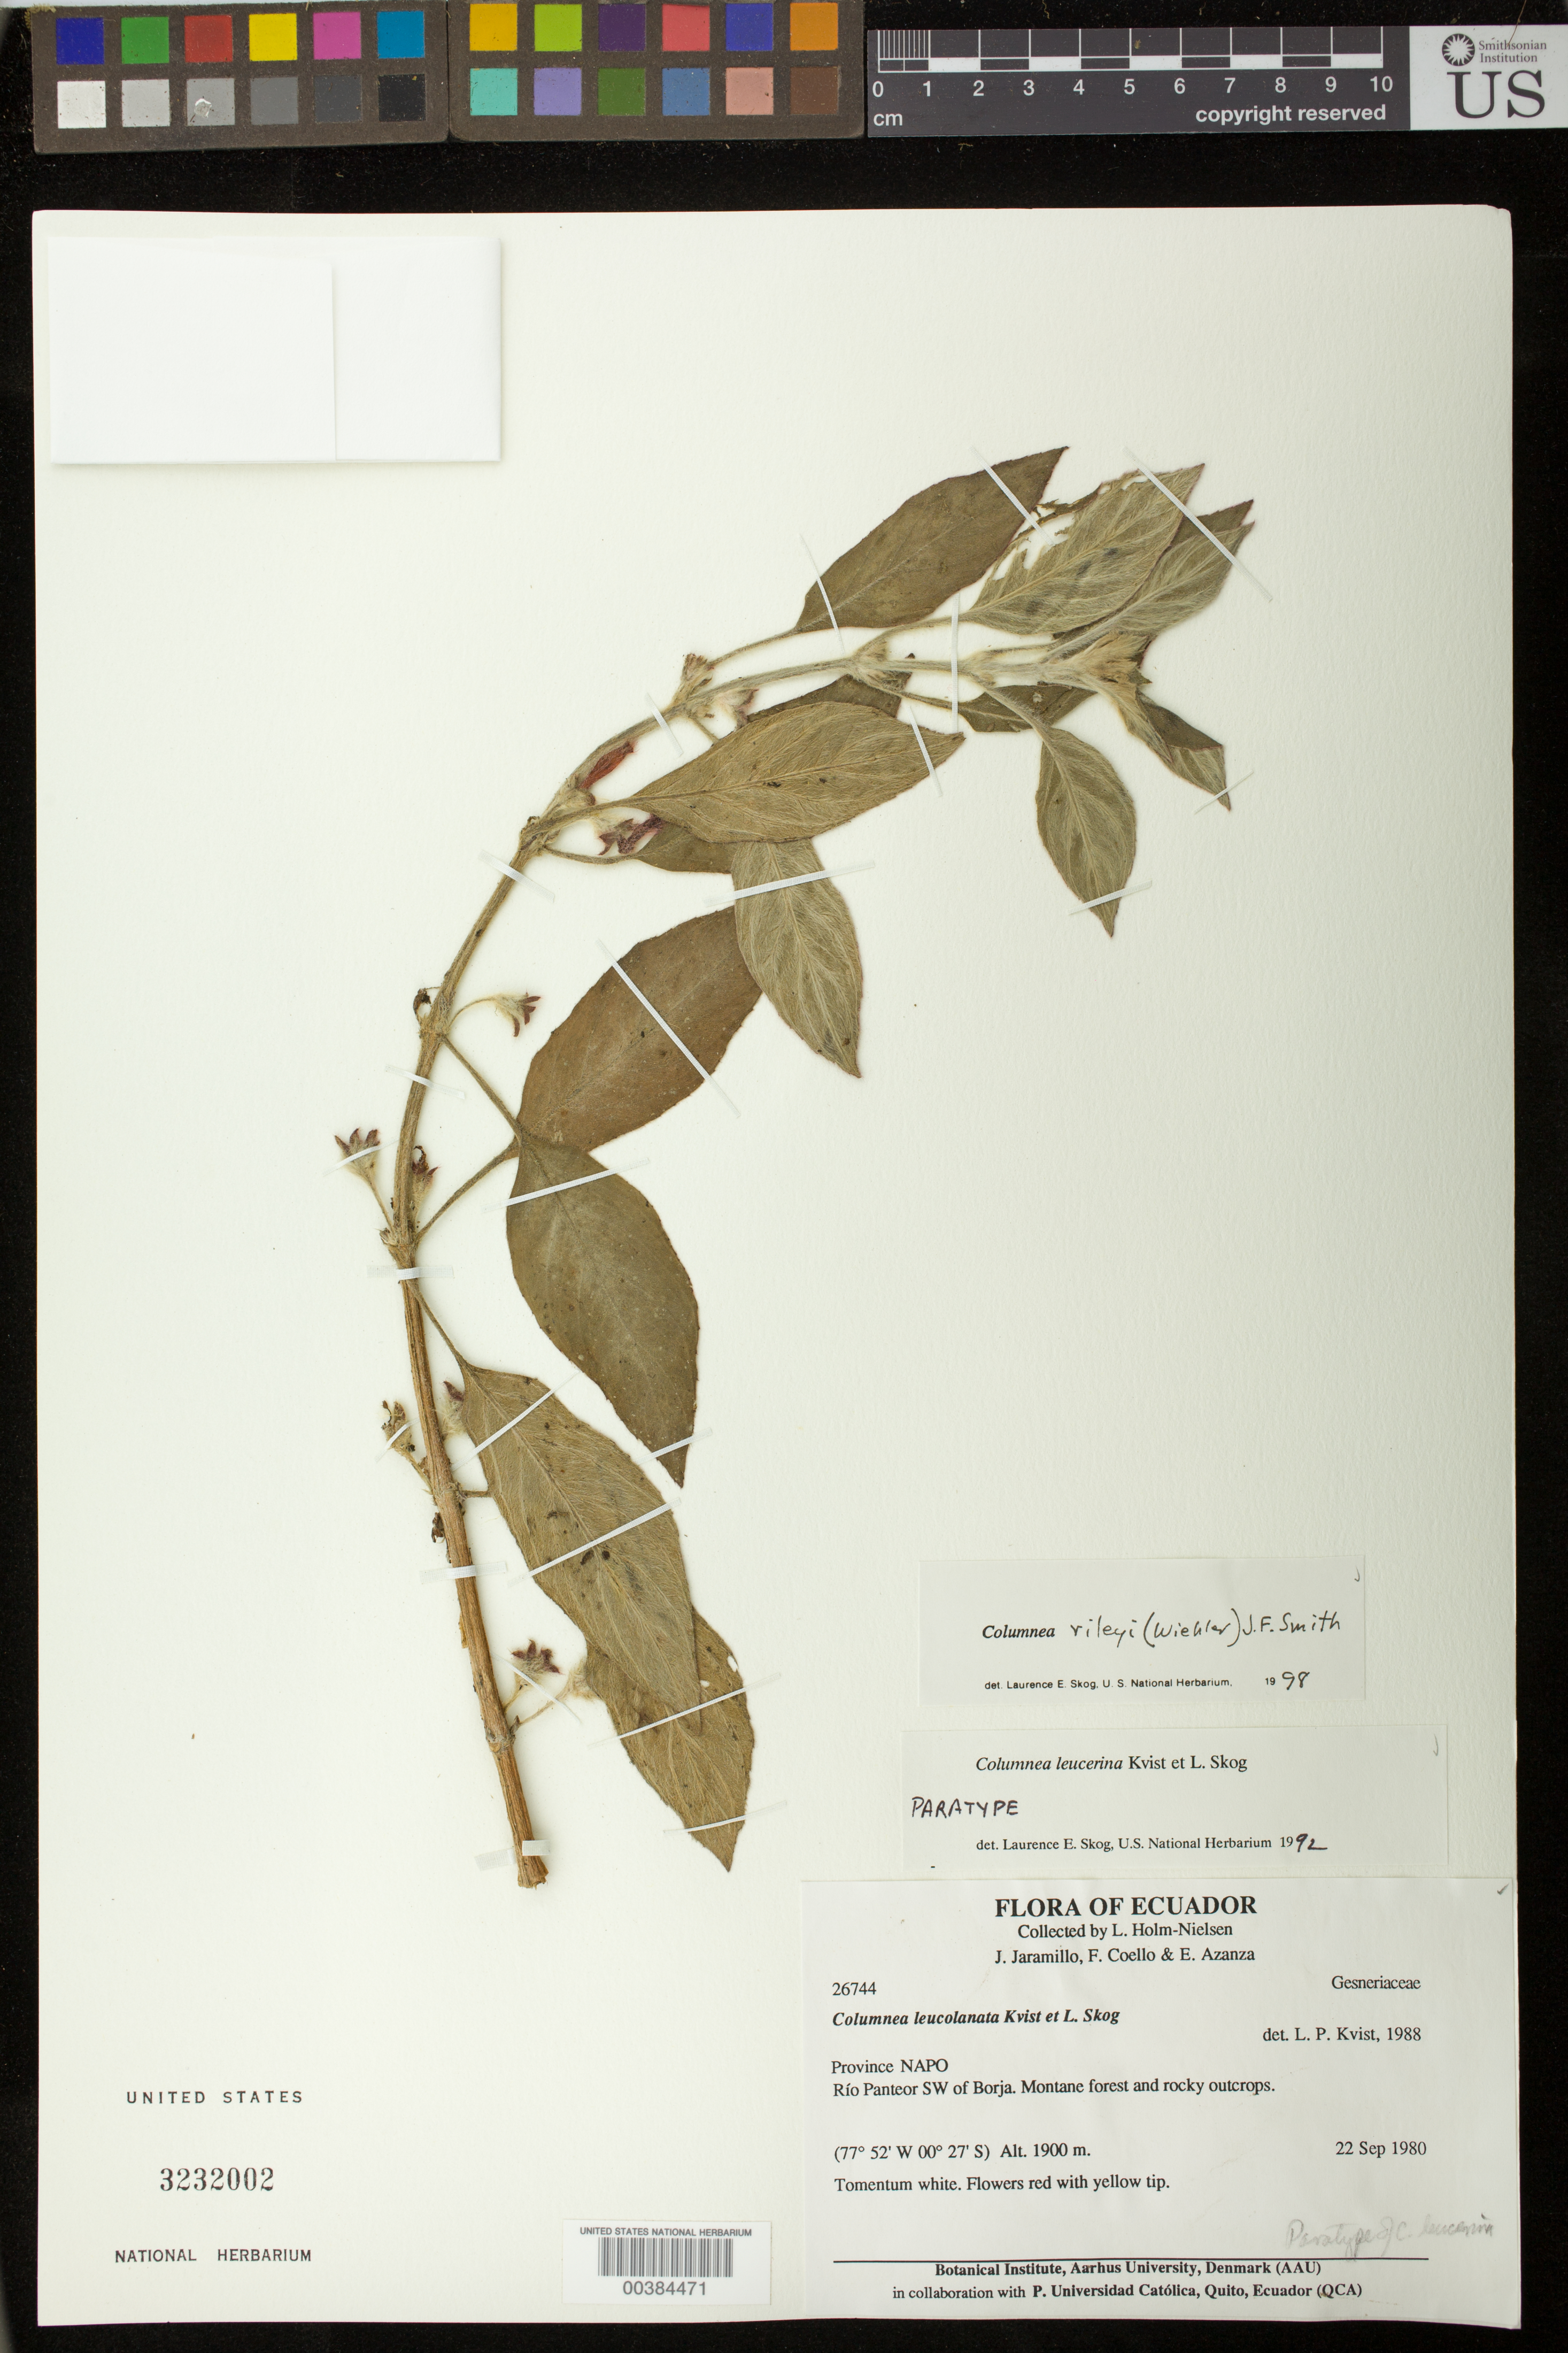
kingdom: Plantae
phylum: Tracheophyta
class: Magnoliopsida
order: Lamiales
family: Gesneriaceae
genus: Columnea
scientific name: Columnea rileyi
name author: (Wiehler) J.F. Sm.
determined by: Skog, Laurence E.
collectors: L. B. Holm-Nielsen, J. L. Jaramillo, F. Coello & E. Azanza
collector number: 26744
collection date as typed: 22 Sep 1980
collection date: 1980-09-22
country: Ecuador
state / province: Napo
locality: Río Panteor SW of Borja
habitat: Montane forest and rocky outcrops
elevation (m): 1900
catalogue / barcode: US 323002